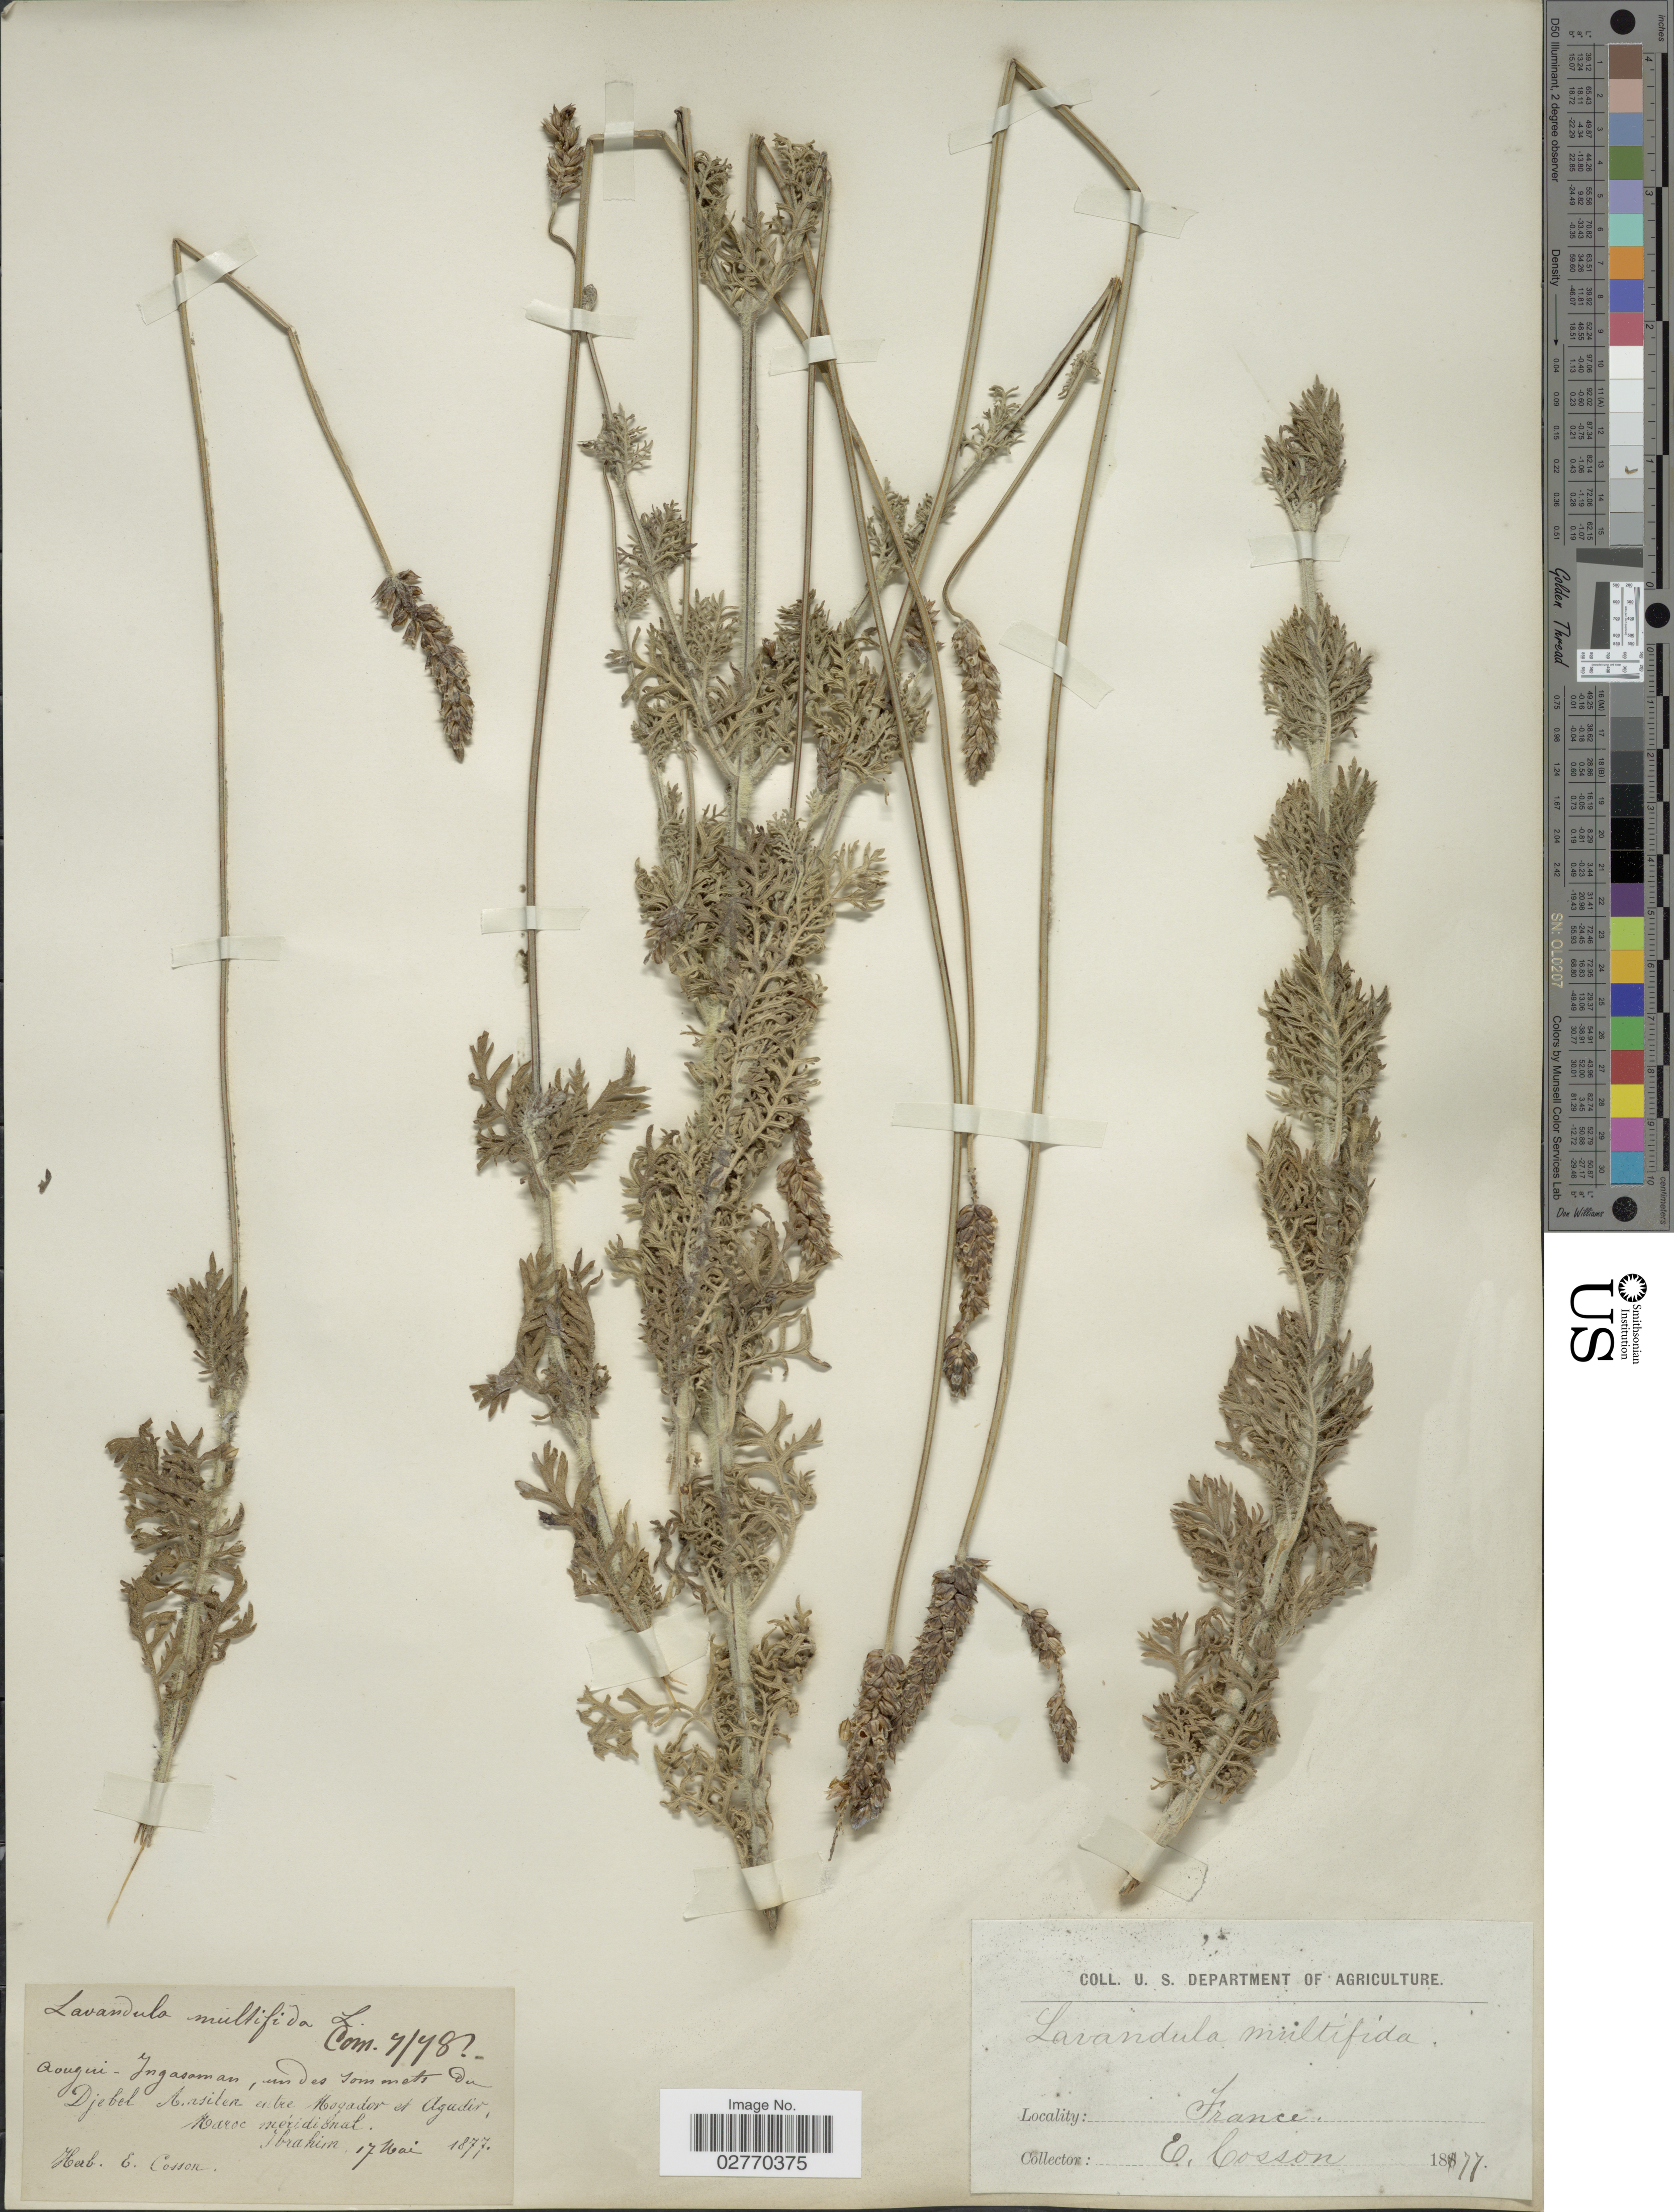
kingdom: Plantae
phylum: Tracheophyta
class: Magnoliopsida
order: Lamiales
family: Lamiaceae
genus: Lavandula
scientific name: Lavandula multifida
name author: L.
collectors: -. Ibrahim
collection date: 1877-05-17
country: Morocco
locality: Djebel Ansiten entre Mogador et Agadir, Maroc méridional.